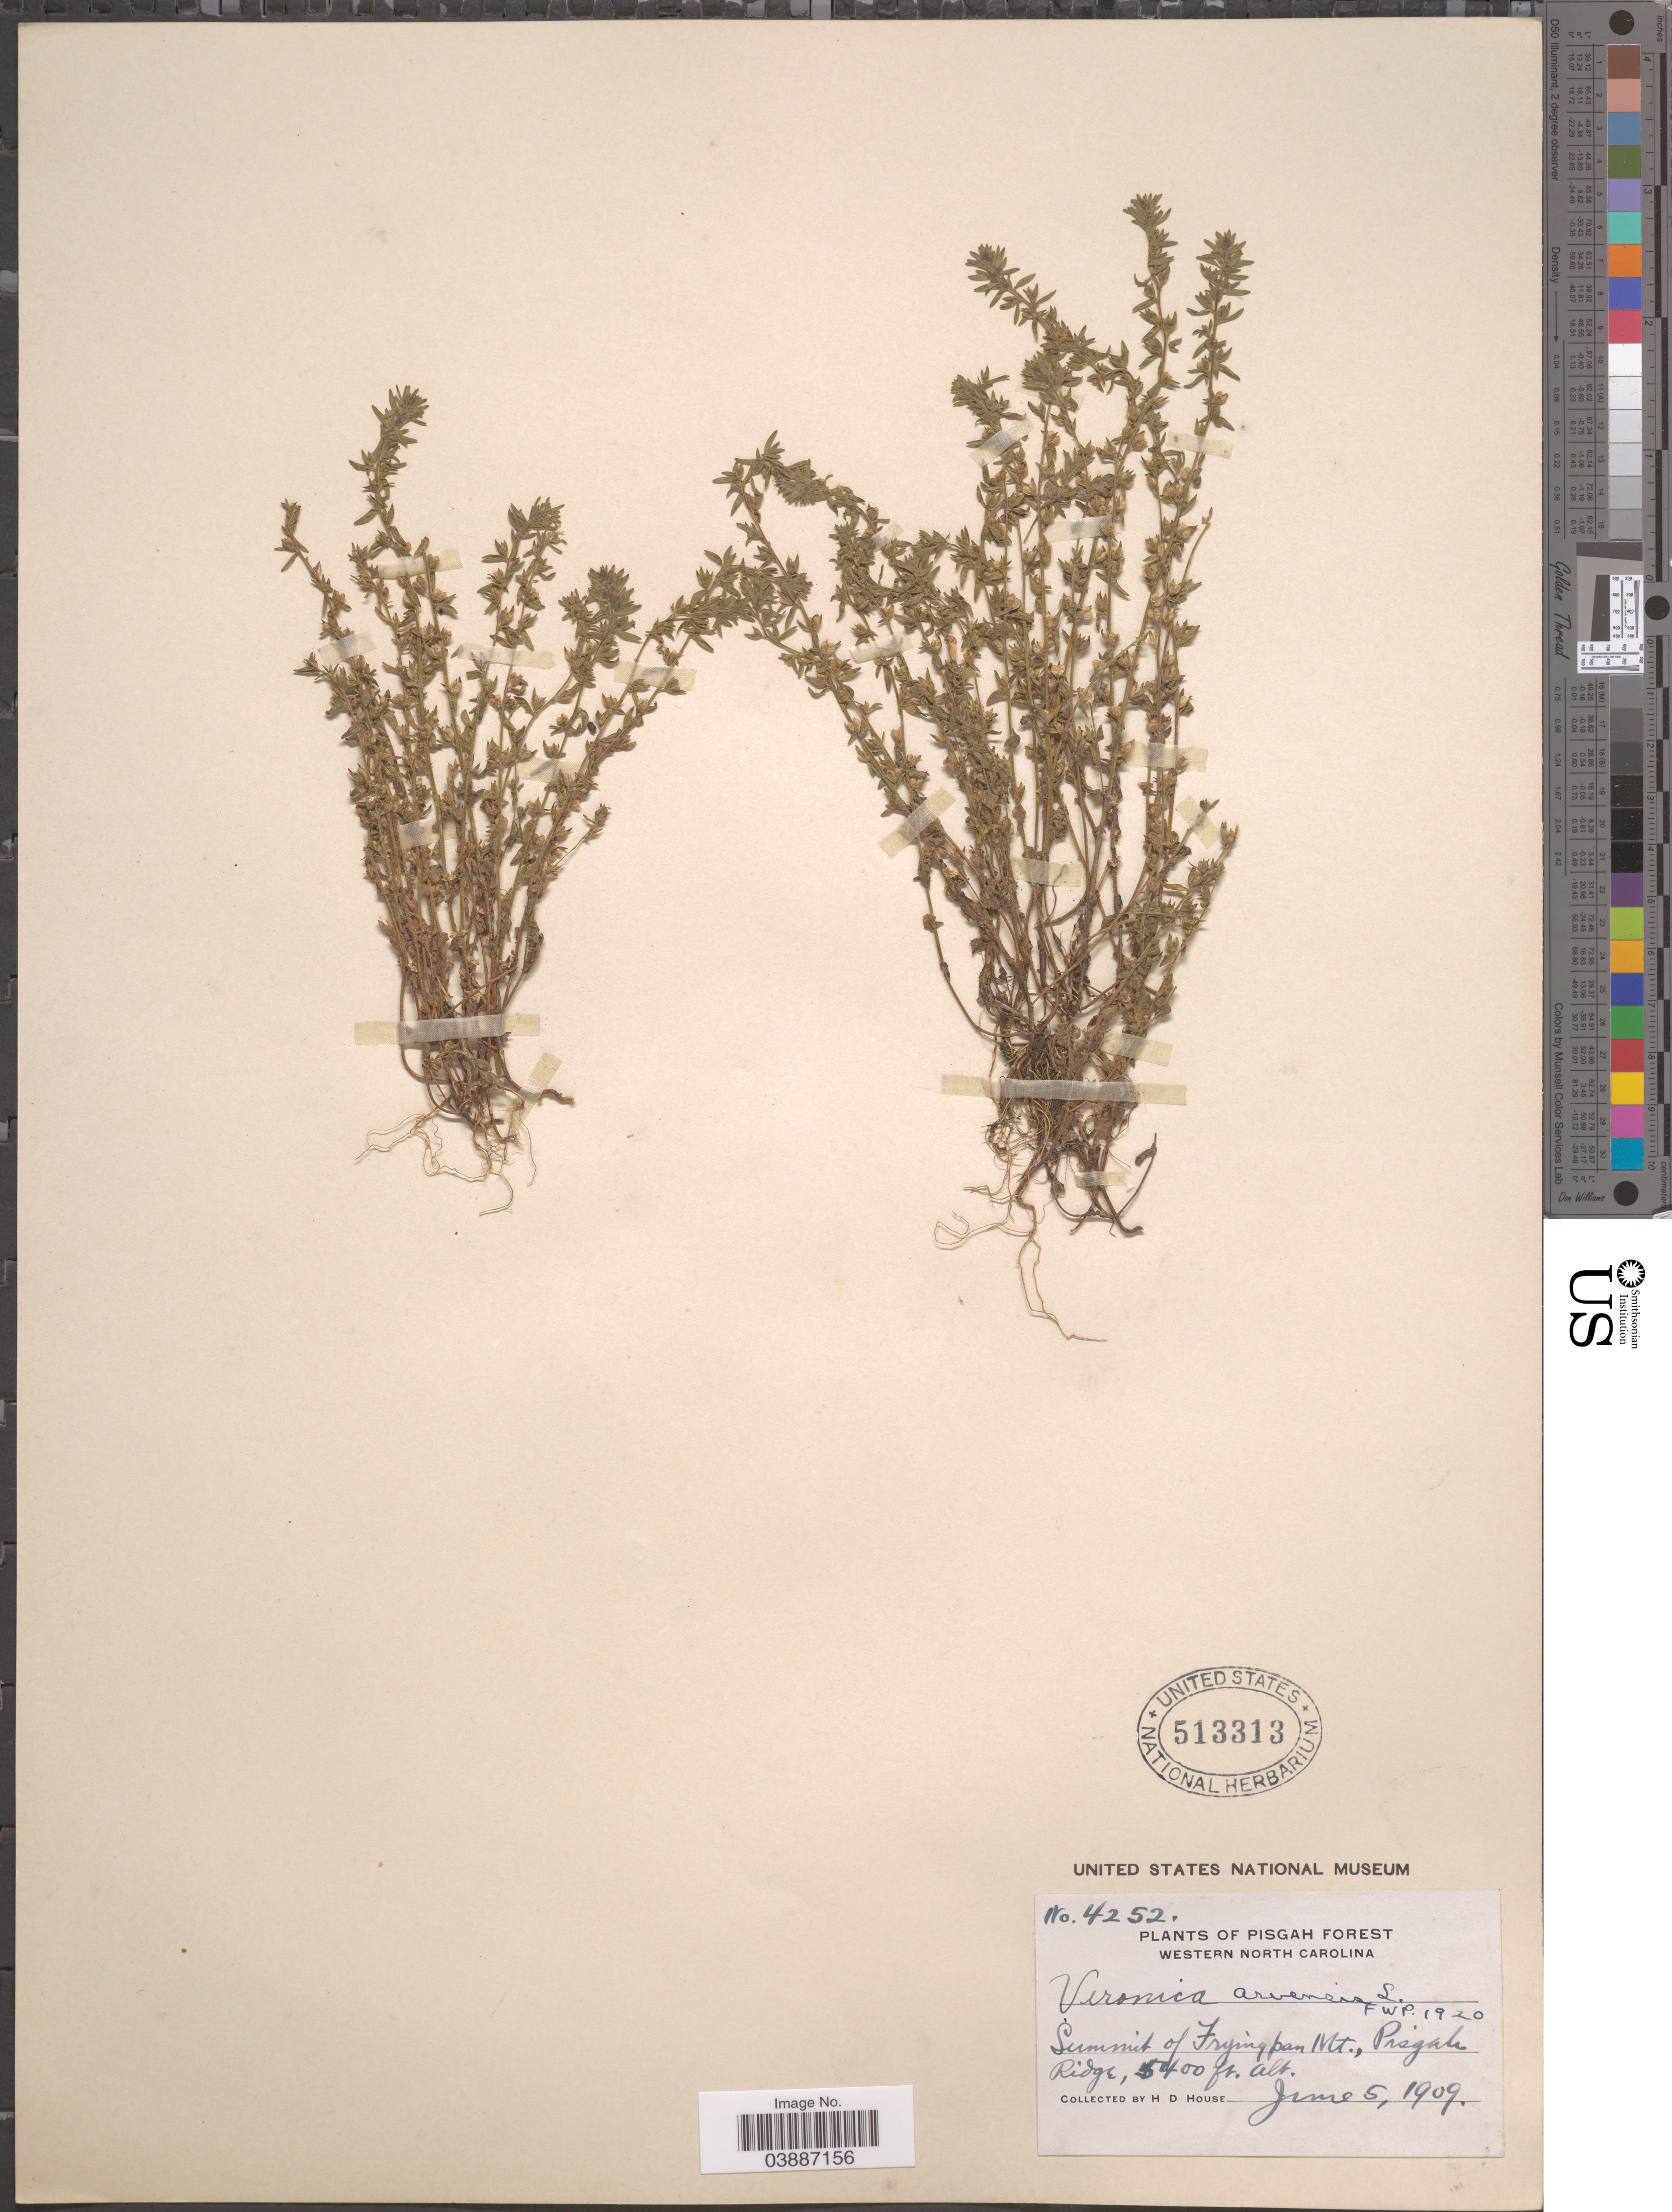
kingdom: Plantae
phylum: Tracheophyta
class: Magnoliopsida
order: Lamiales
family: Plantaginaceae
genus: Veronica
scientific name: Veronica arvensis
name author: L.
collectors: H. D. House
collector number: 4252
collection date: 1909-06-05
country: United States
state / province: North Carolina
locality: Pisgah Forest. Western North Carolina. Summit of Frying pan Mt., Pisgah Rdige.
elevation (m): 1646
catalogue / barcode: US 513313